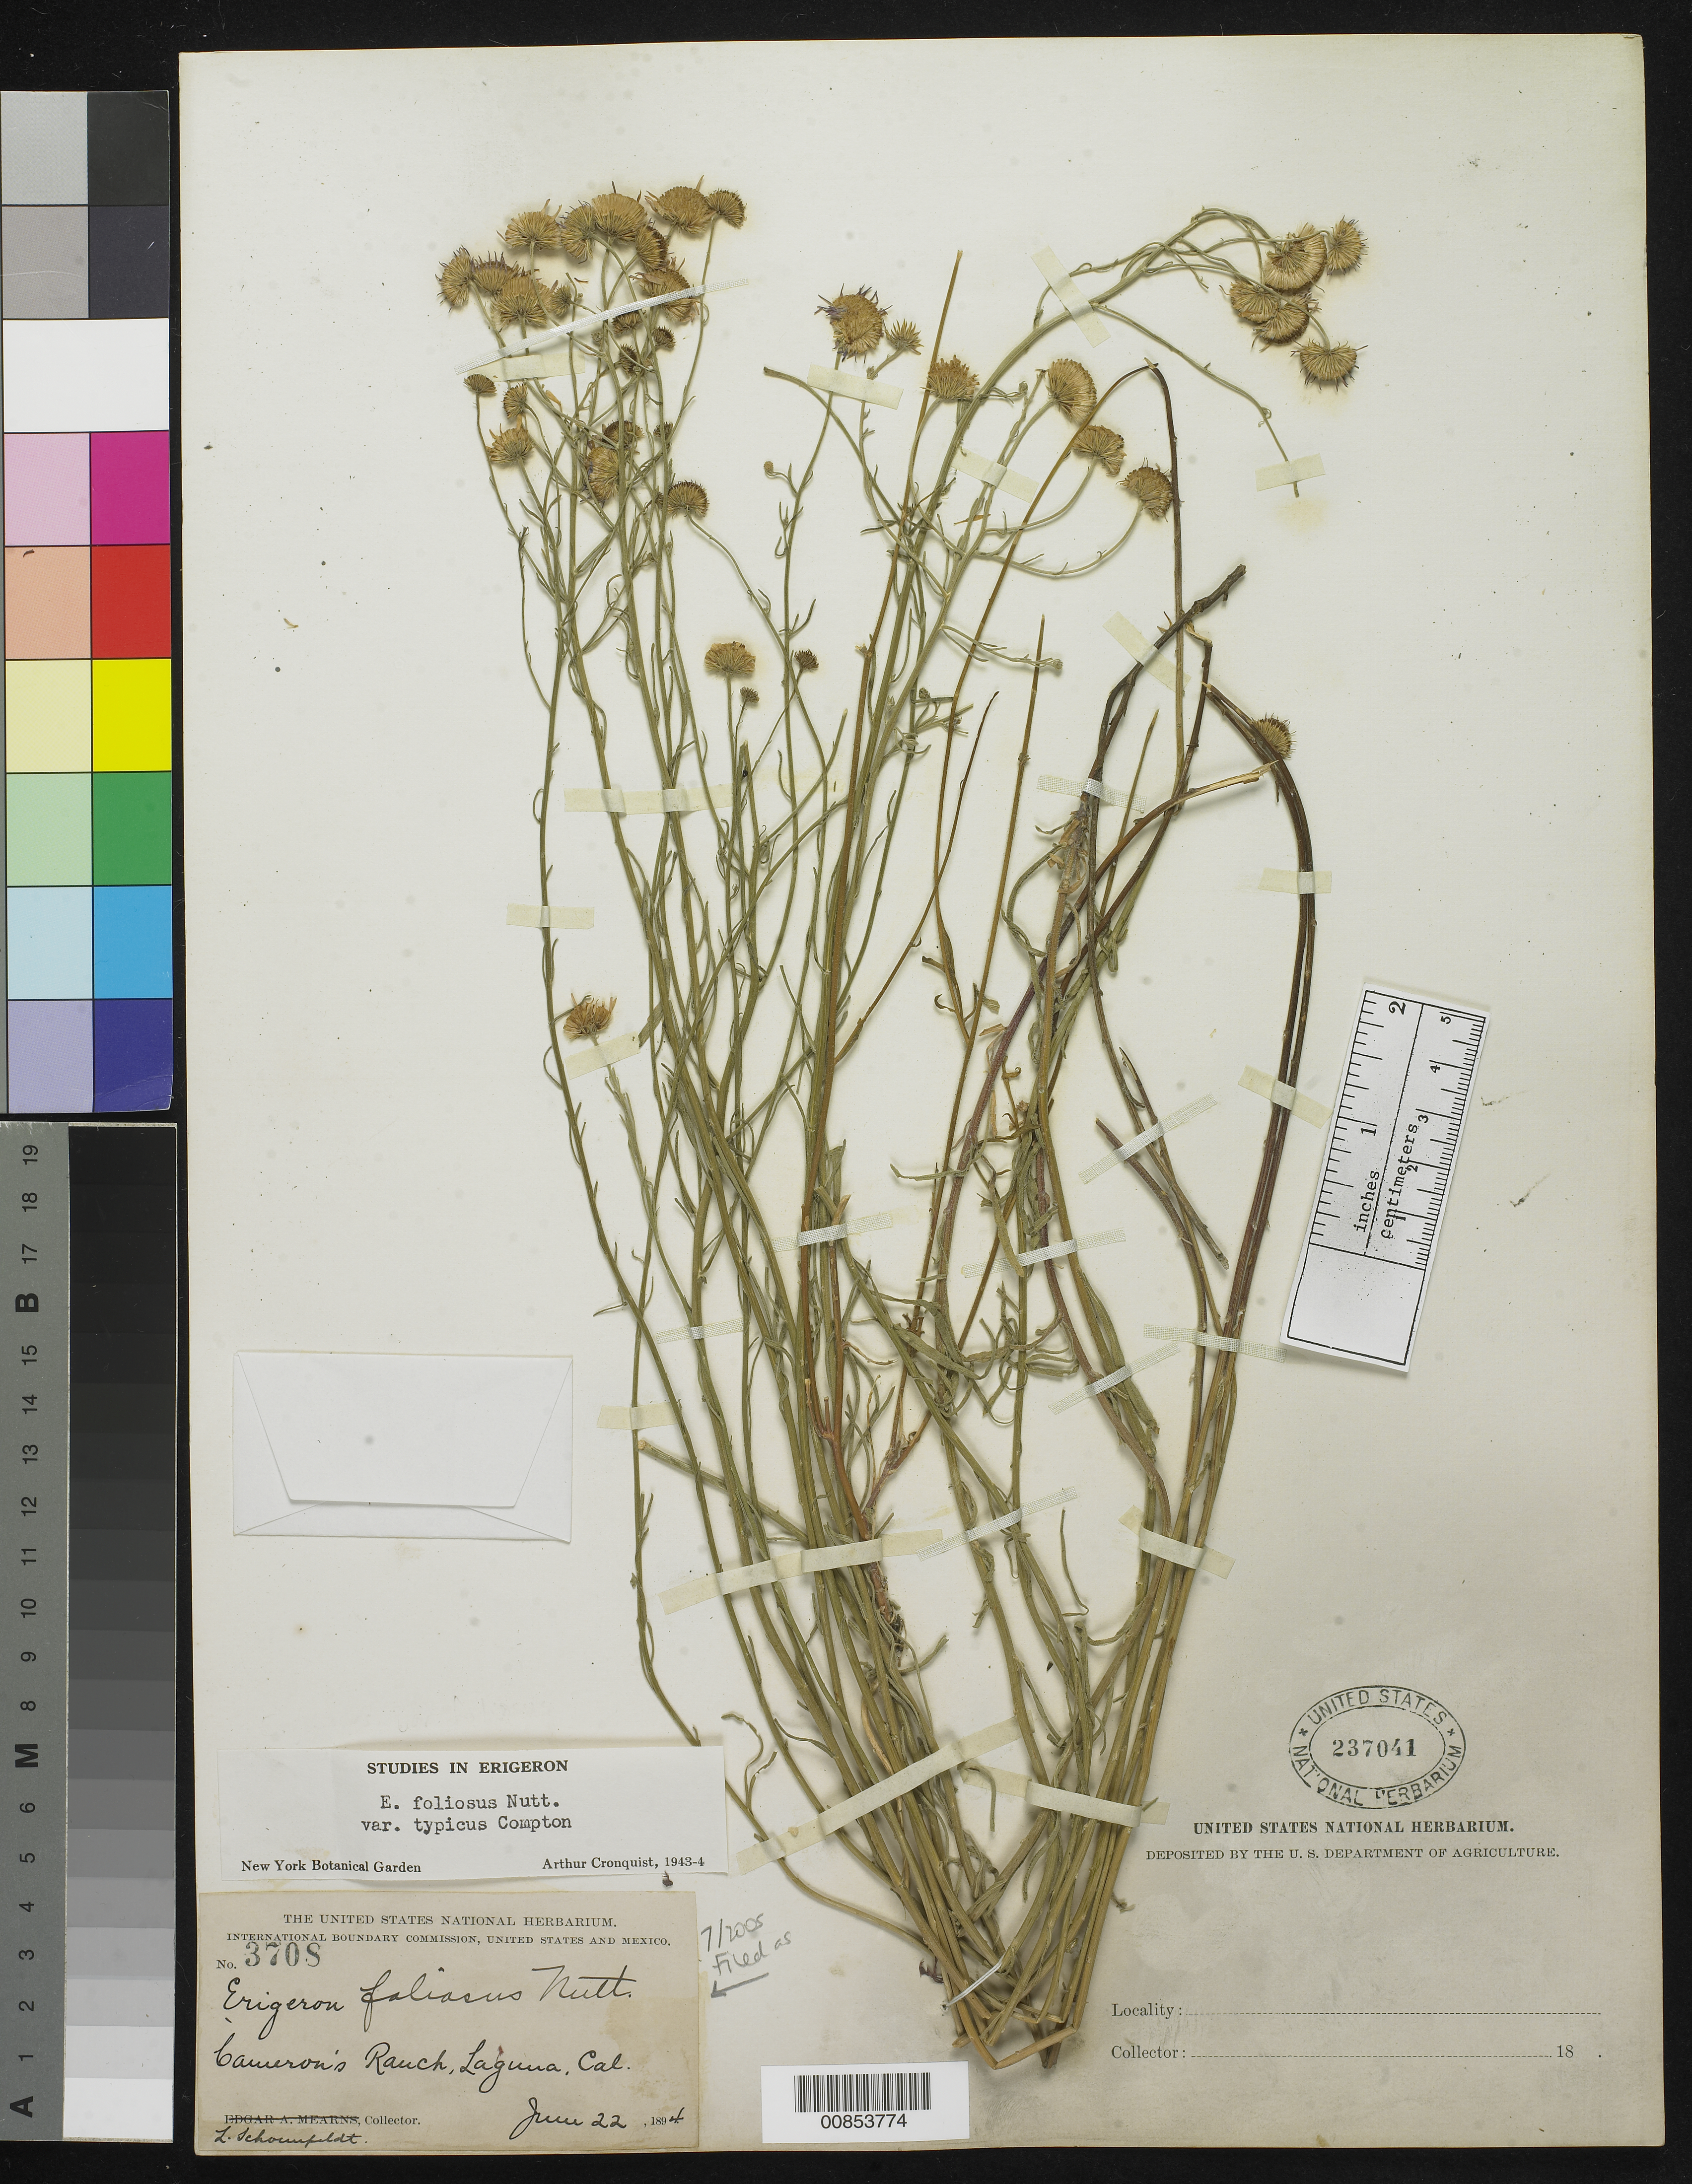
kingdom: Plantae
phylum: Tracheophyta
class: Magnoliopsida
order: Asterales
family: Asteraceae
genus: Erigeron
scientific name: Erigeron foliosus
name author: Nutt.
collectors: L. Schoenfeldt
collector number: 3708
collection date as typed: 22 Jun 1894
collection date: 1894-06-22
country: United States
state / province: California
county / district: Orange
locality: Cameron's Ranch, Laguna, California.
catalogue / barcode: US 237041